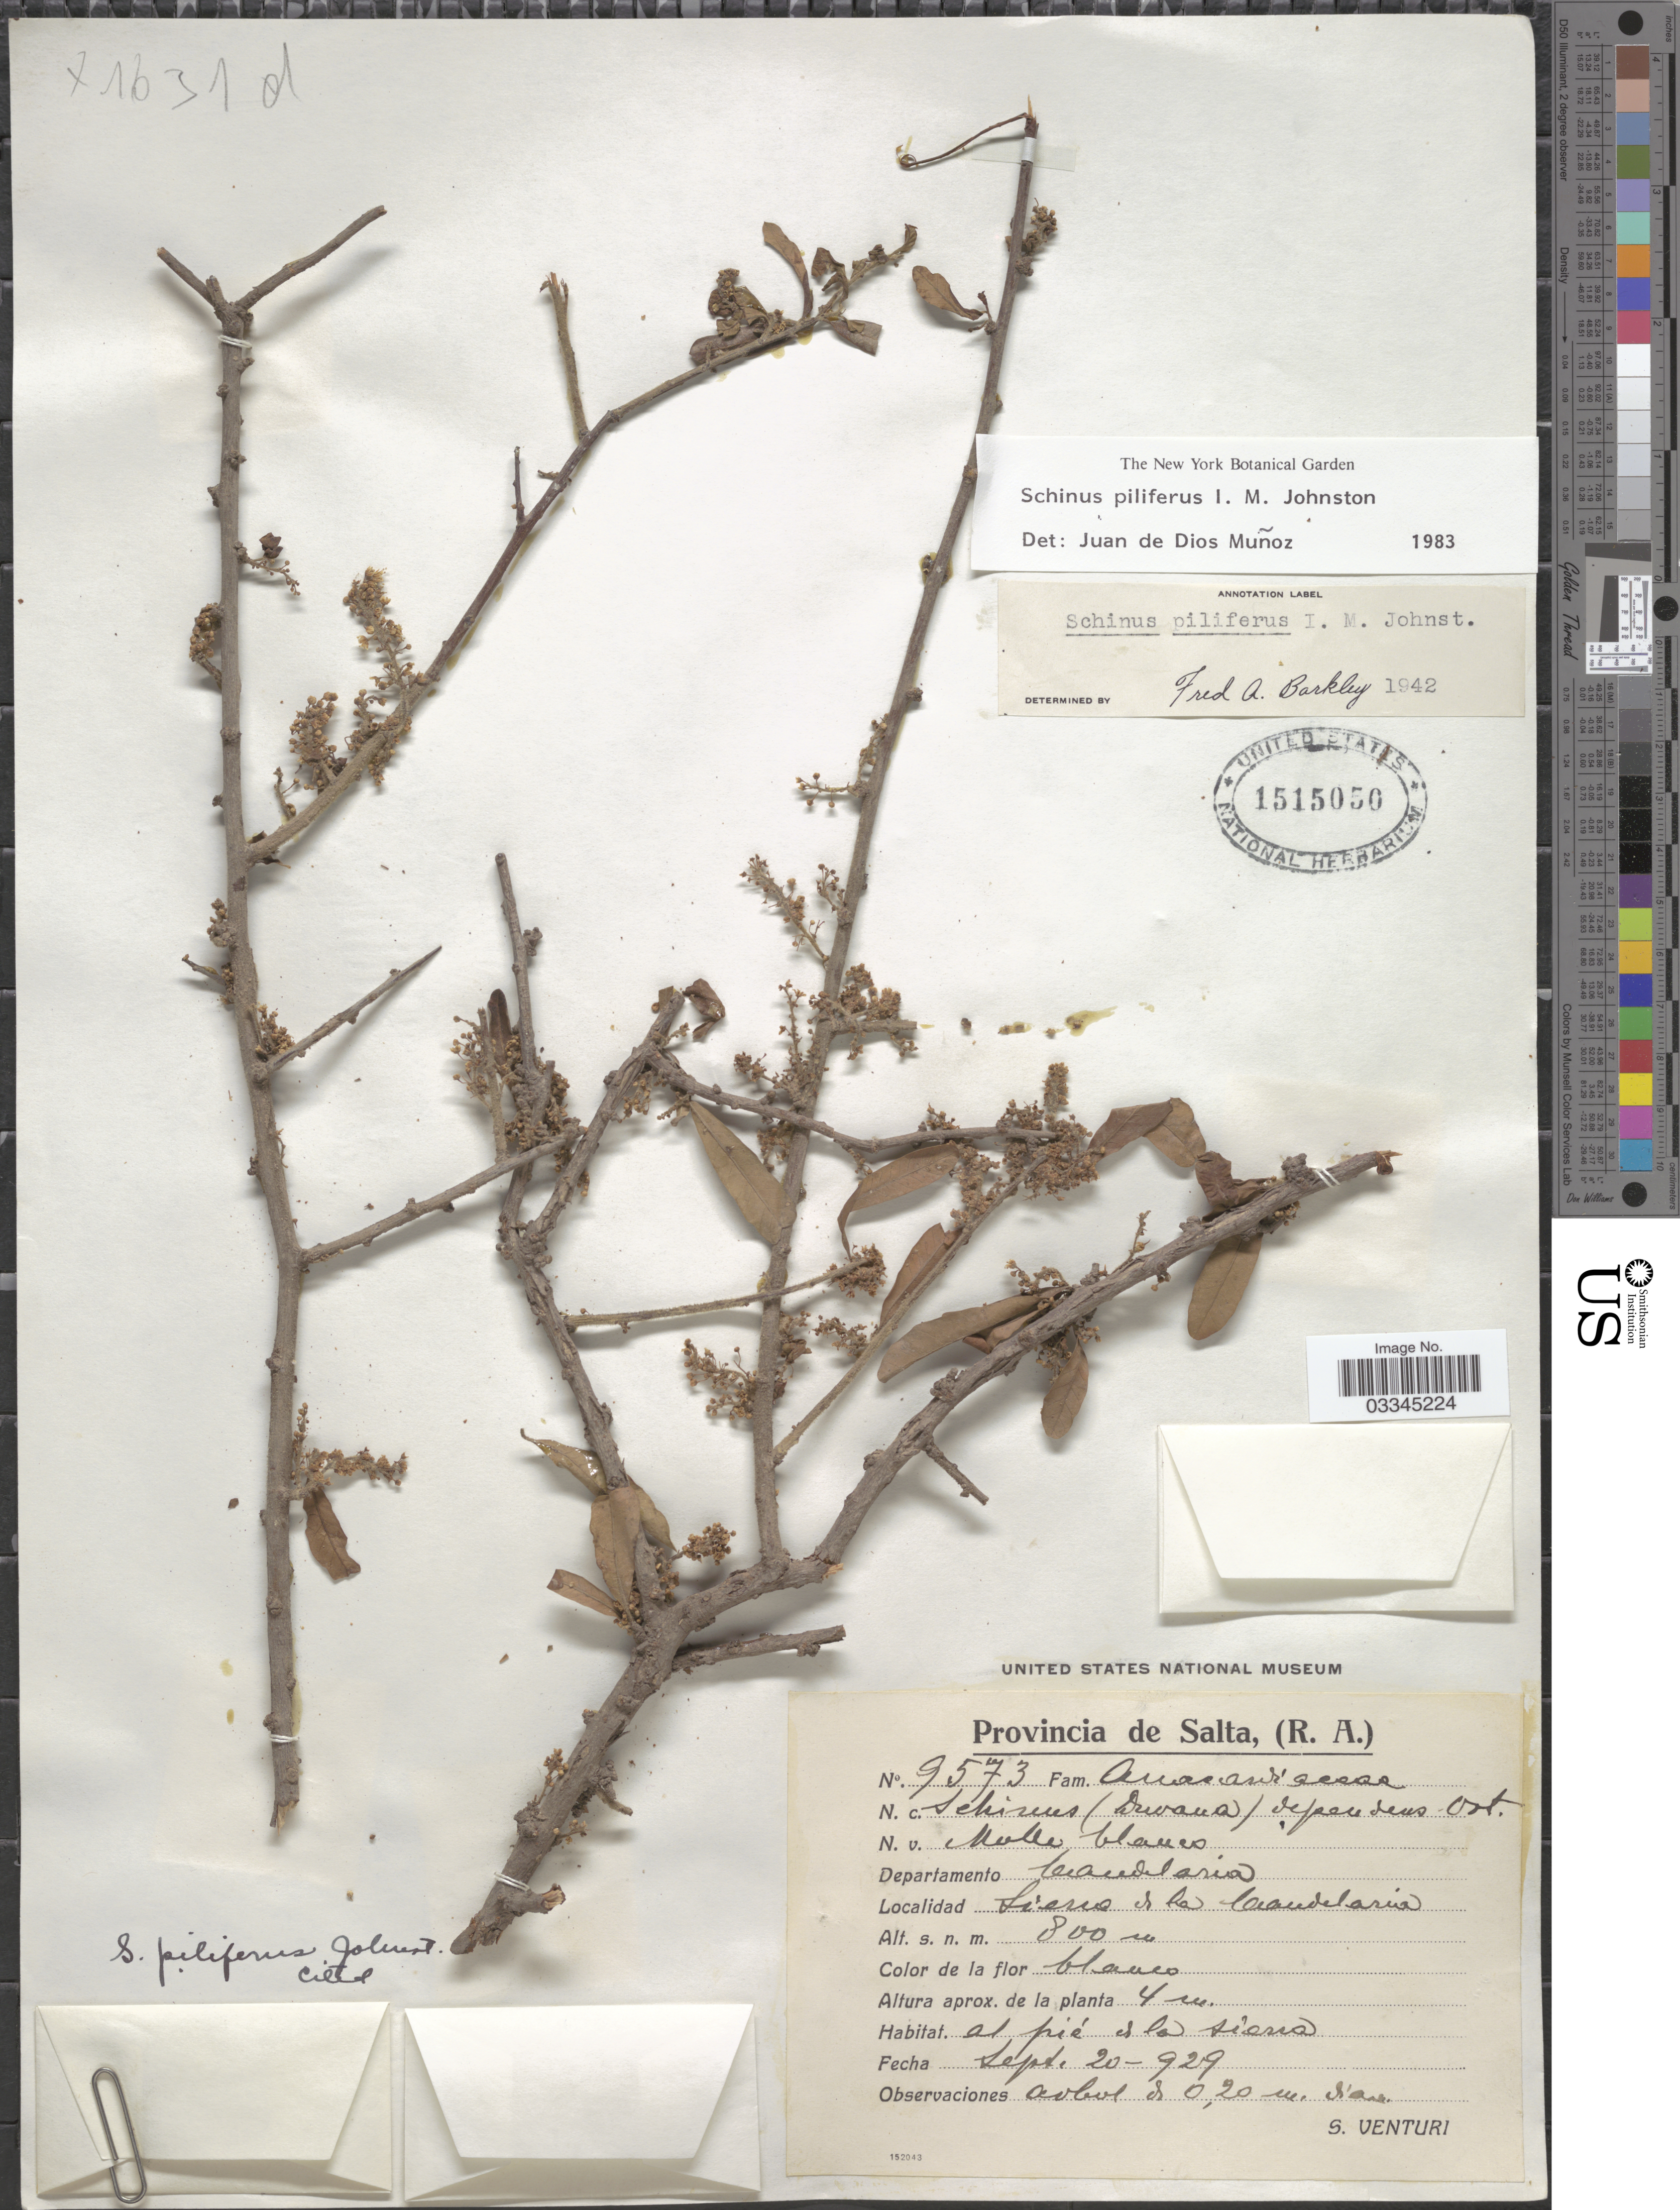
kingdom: Plantae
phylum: Tracheophyta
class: Magnoliopsida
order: Sapindales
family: Anacardiaceae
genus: Schinus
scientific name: Schinus pilifera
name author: I.M. Johnst.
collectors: S. Venturi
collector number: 9573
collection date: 1929-09-20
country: Argentina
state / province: Salta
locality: Departamento Candelaria, Sierra de la Candelaria.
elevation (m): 800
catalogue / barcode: US 1515050